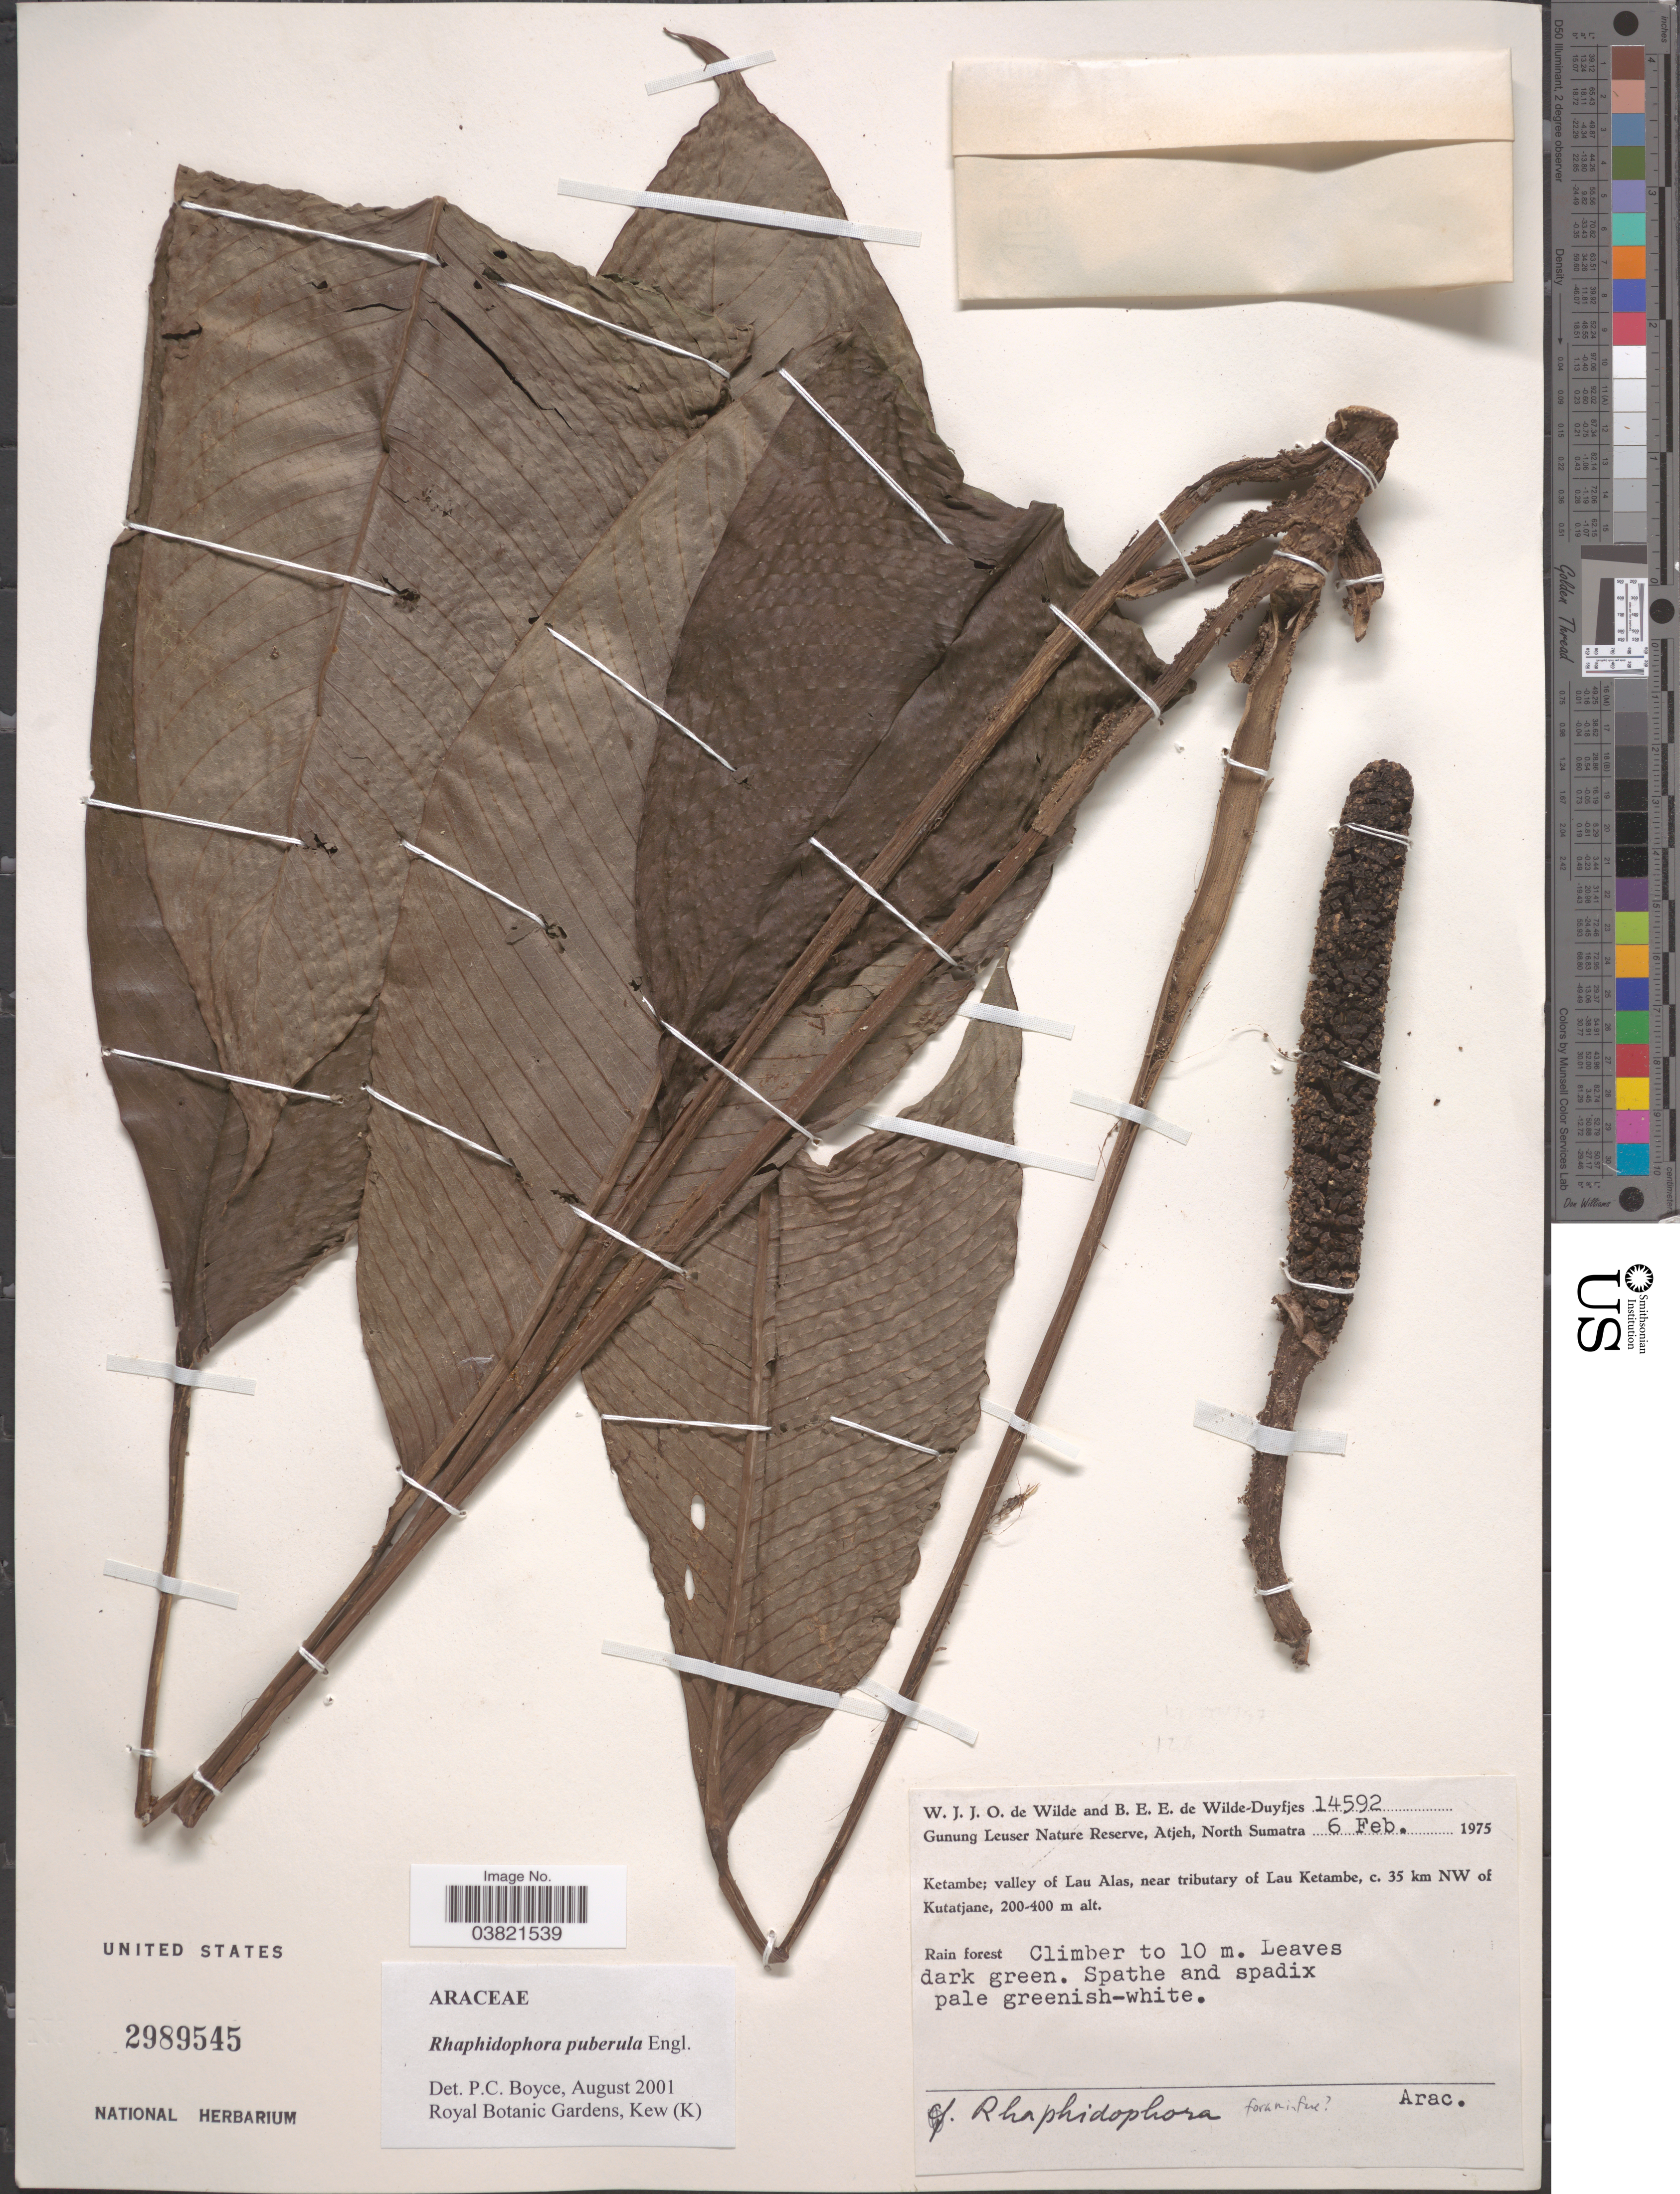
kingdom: Plantae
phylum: Tracheophyta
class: Liliopsida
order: Alismatales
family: Araceae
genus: Rhaphidophora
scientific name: Rhaphidophora puberula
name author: Engl.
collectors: W. J. de Wilde & B. E. de Wilde-Duyfjes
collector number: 14592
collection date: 1975-02-06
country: Indonesia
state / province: Sumatra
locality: Gunung Leuser Nature Reserve, Atjeh, North Sumatra. Ketambe; valley of Lau Alas, near tributary of Lau Ketambe, c. 35 km NW of Kutatjane.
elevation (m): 200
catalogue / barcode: US 2989545